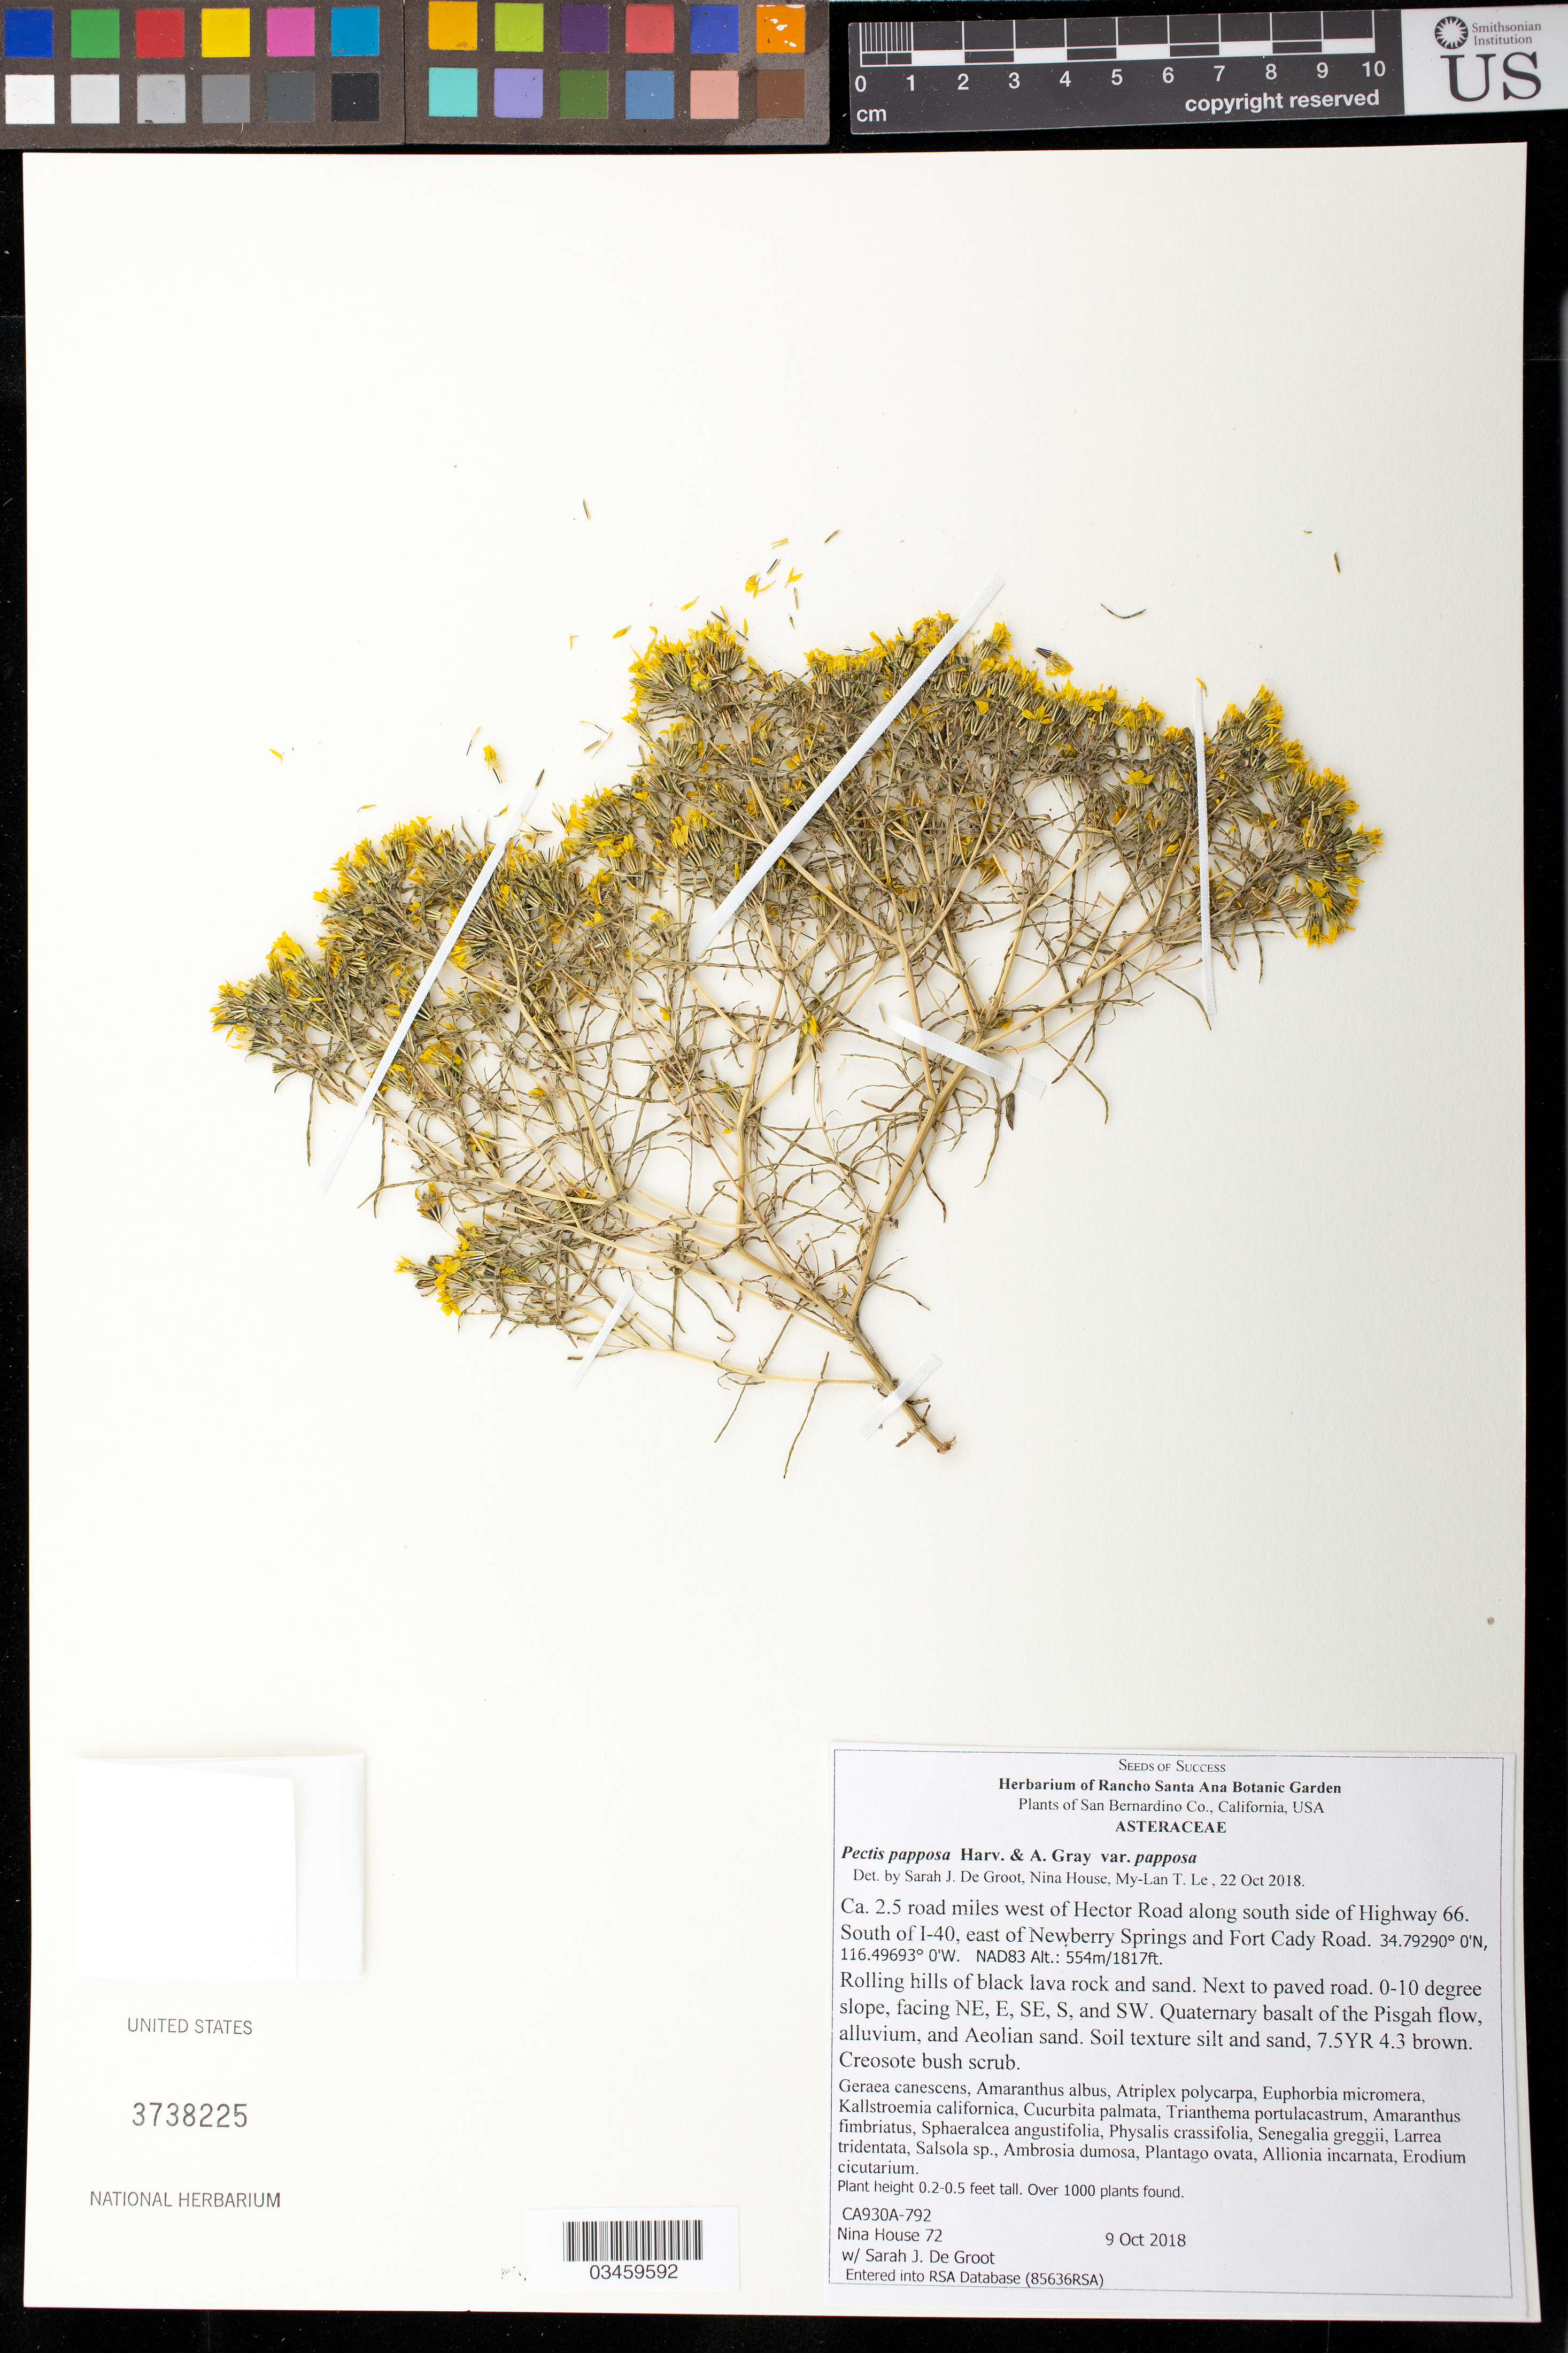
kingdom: Plantae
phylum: Tracheophyta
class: Magnoliopsida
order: Asterales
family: Asteraceae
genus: Pectis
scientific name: Pectis papposa var. papposa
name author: Harv. & A. Gray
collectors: N. House & S. De Groot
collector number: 72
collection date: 2018-10-09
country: United States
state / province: California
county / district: San Bernardino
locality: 2.5 road mi W of Hector Road along S side of Hwy 66. S of I-40, east of Newberry Springs and Fort Cady Road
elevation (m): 554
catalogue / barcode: US 3738225